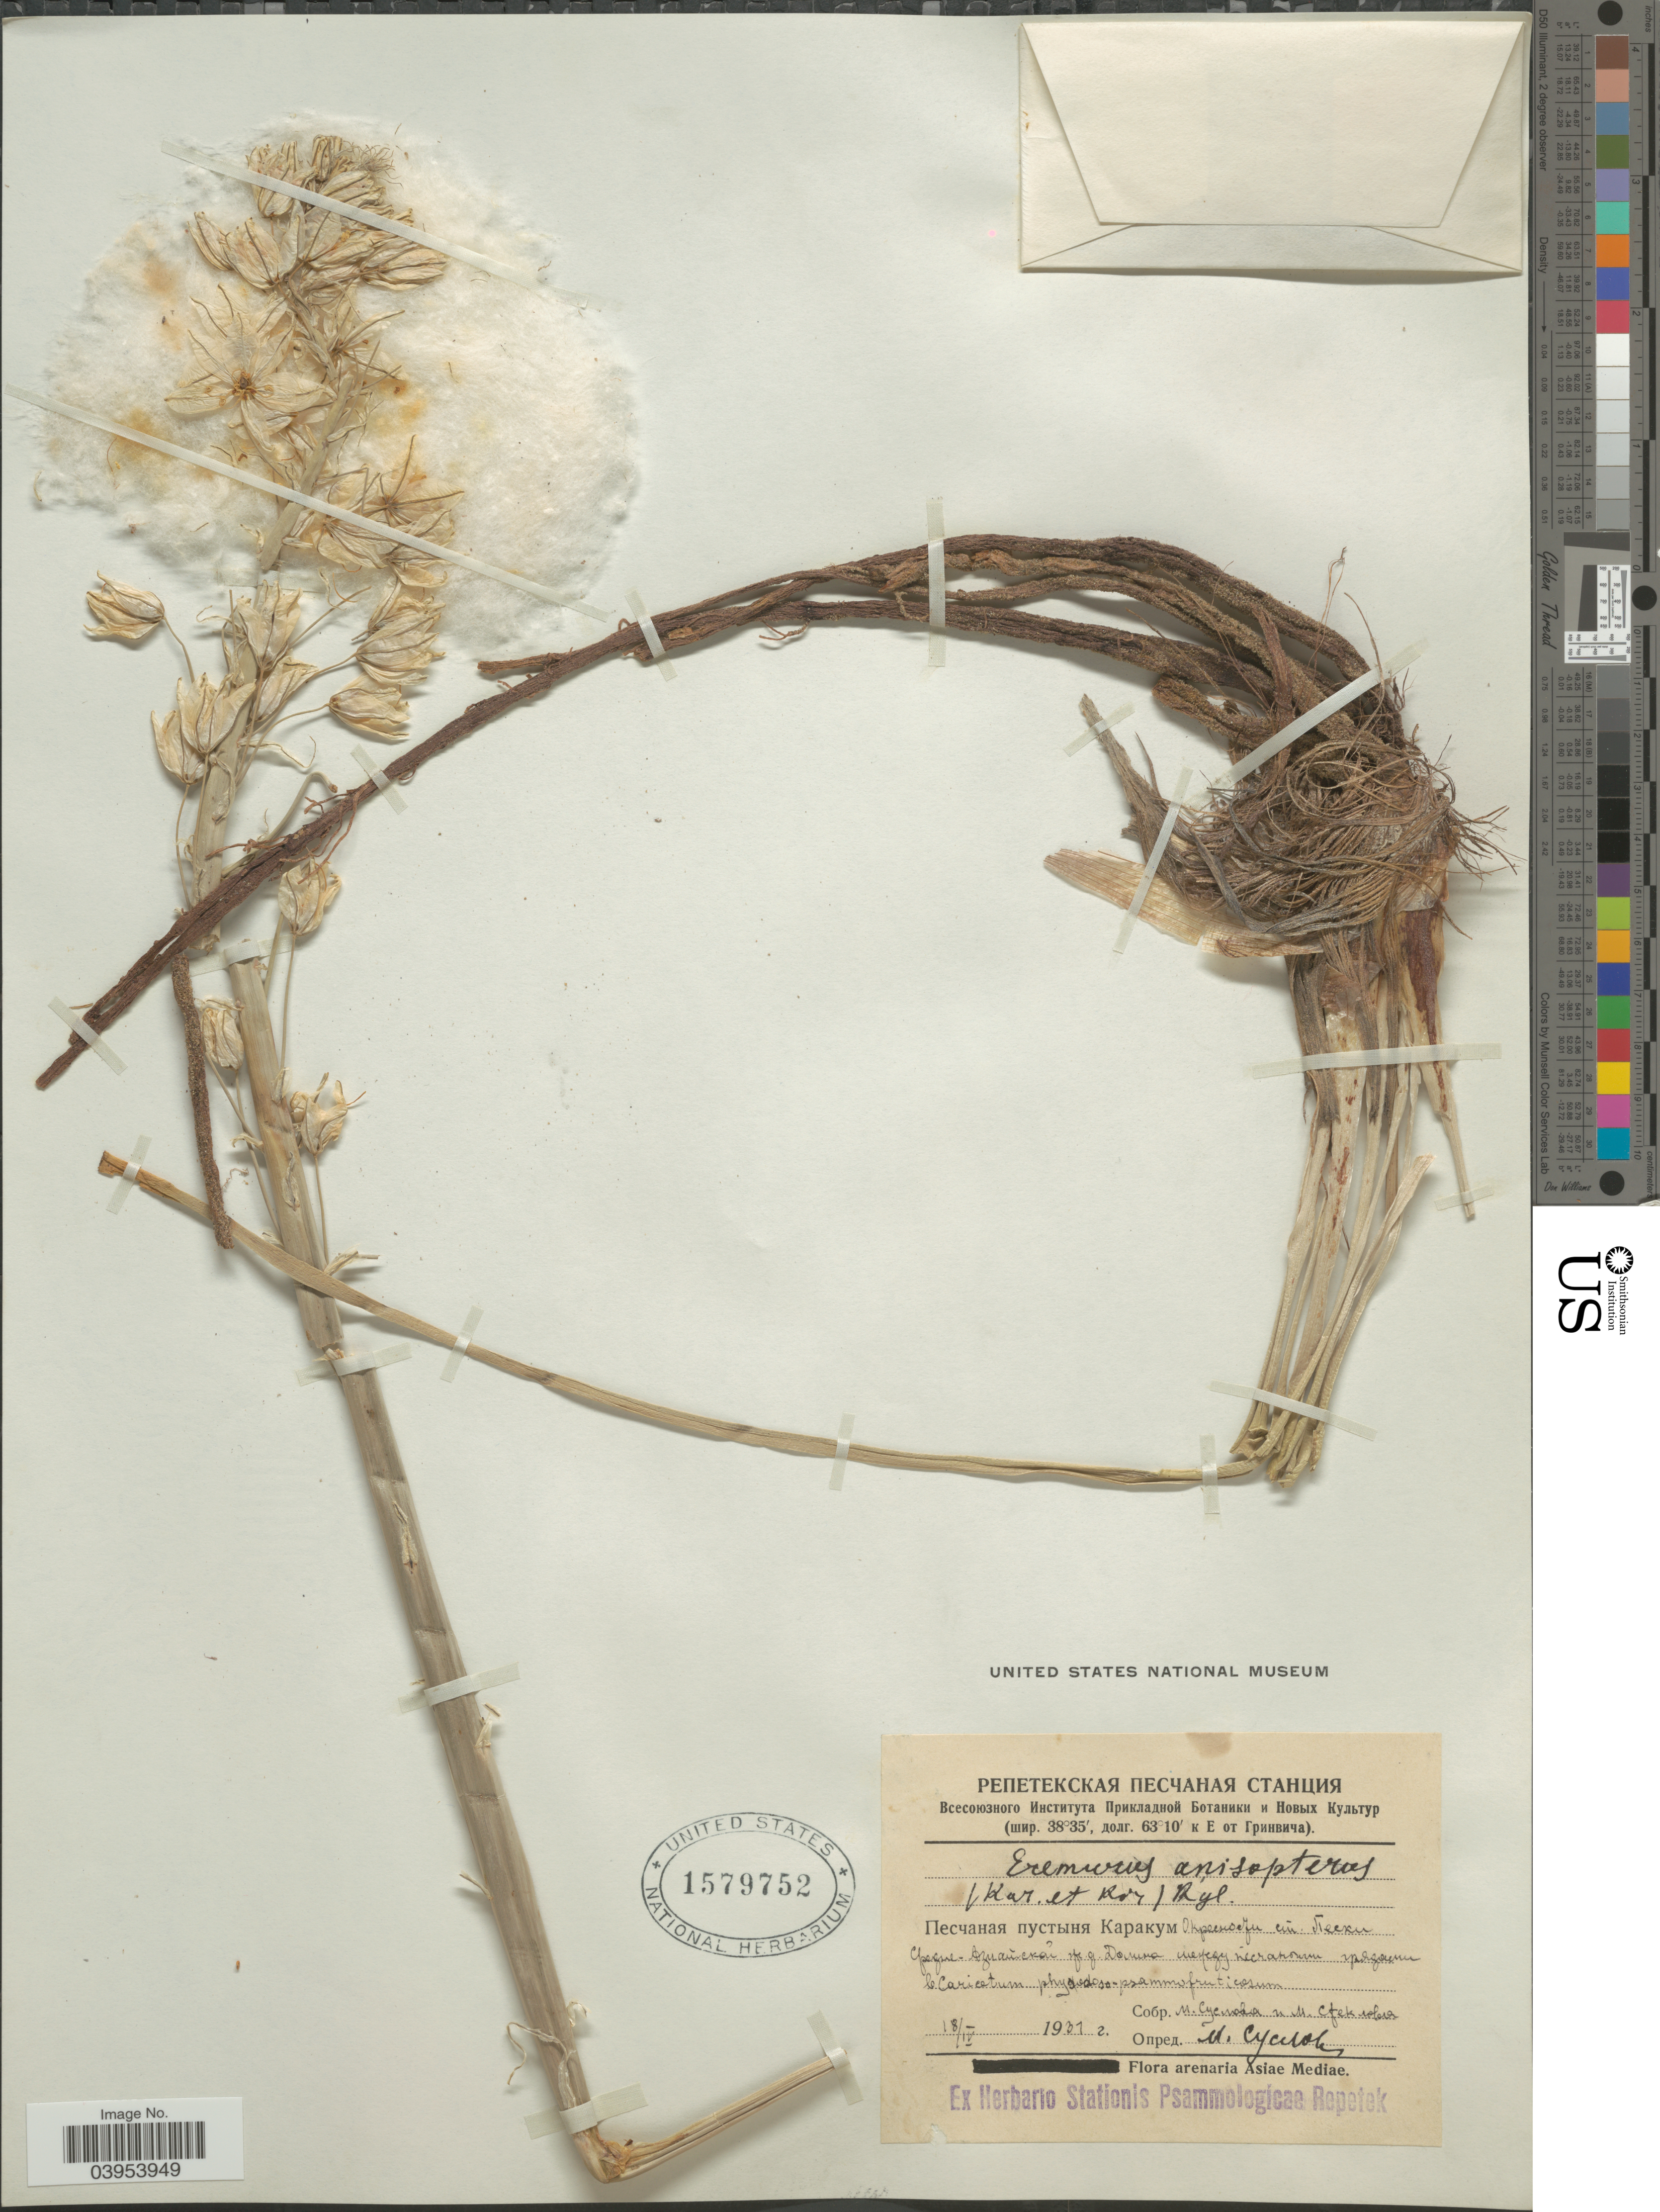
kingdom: Plantae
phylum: Tracheophyta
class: Liliopsida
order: Asparagales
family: Asphodelaceae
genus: Eremurus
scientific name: Eremurus anisopterus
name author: (Kar. & Kir.) Regel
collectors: M. Suslova & M. Steklova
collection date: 1937-04-18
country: Turkmenistan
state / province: Lebap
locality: Karakum Desert. Peski.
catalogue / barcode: US 1579752